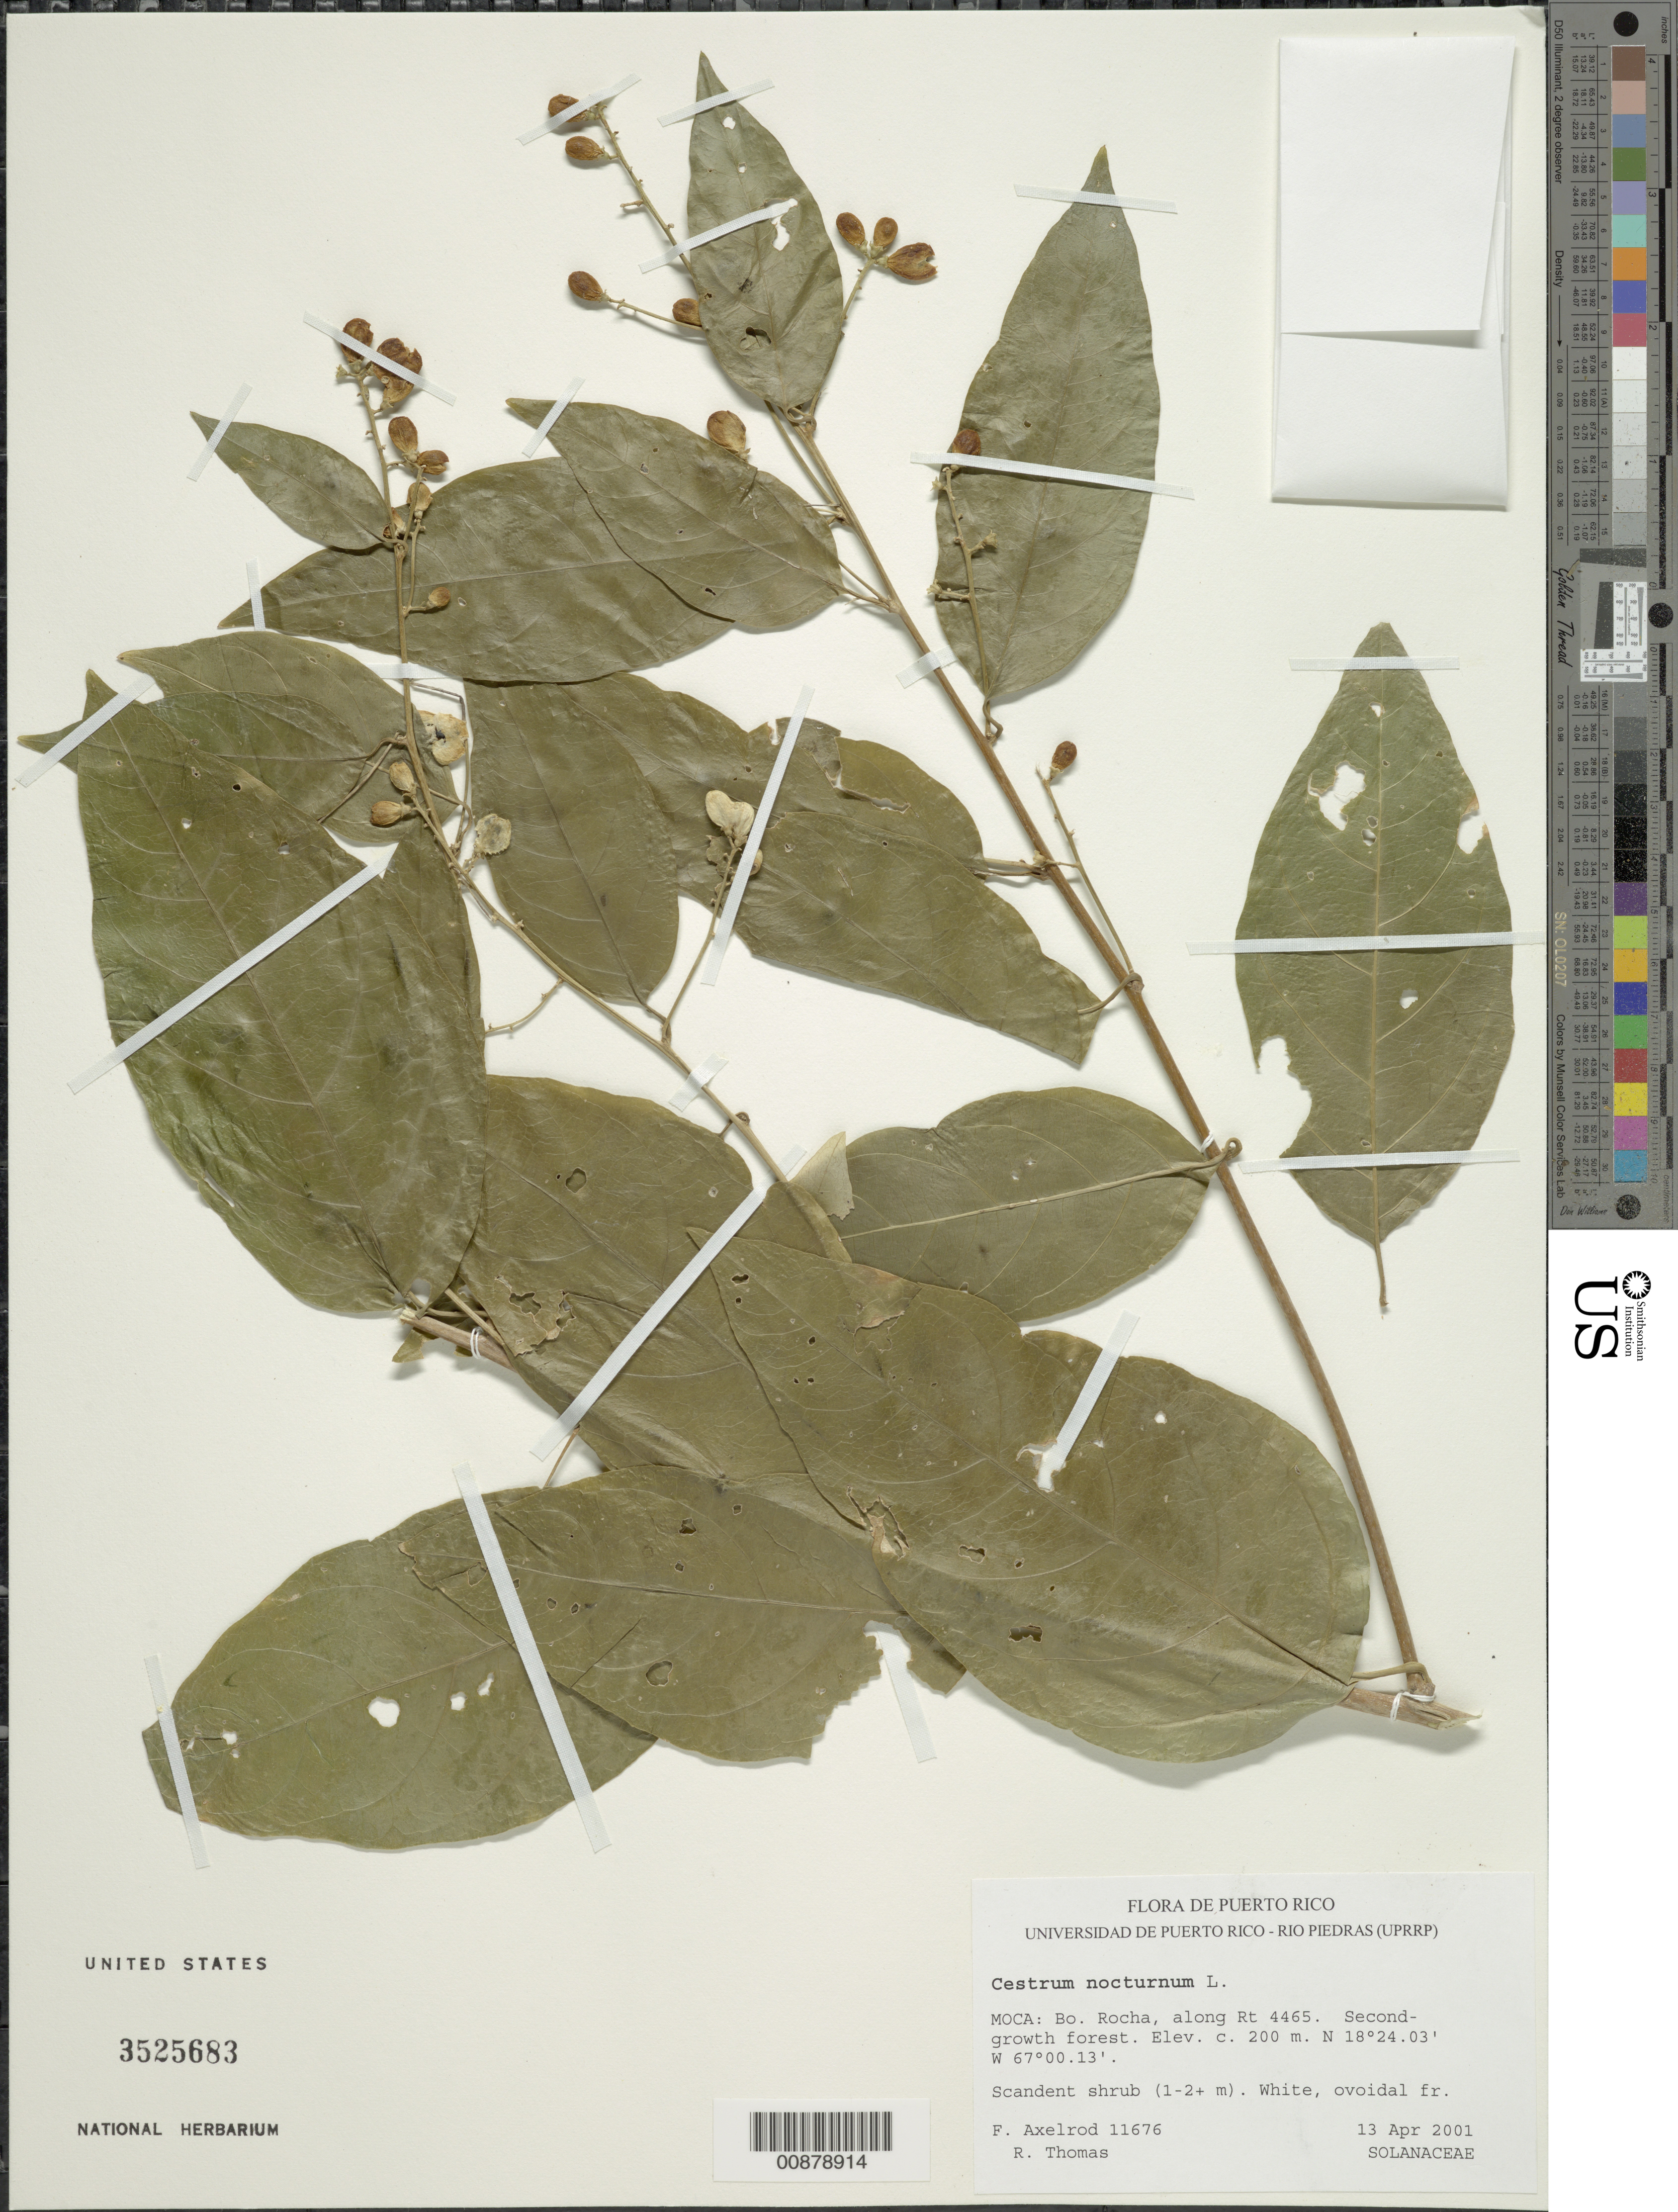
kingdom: Plantae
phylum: Tracheophyta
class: Magnoliopsida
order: Solanales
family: Solanaceae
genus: Cestrum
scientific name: Cestrum nocturnum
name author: L.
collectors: F. S. Axelrod & R. Thomas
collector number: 11676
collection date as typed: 13 Apr 2001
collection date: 2001-04-13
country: Puerto Rico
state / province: Moca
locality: Bo. Rocha, along Rt. 4465.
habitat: Second-growth forest.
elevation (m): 200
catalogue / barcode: US 3525683